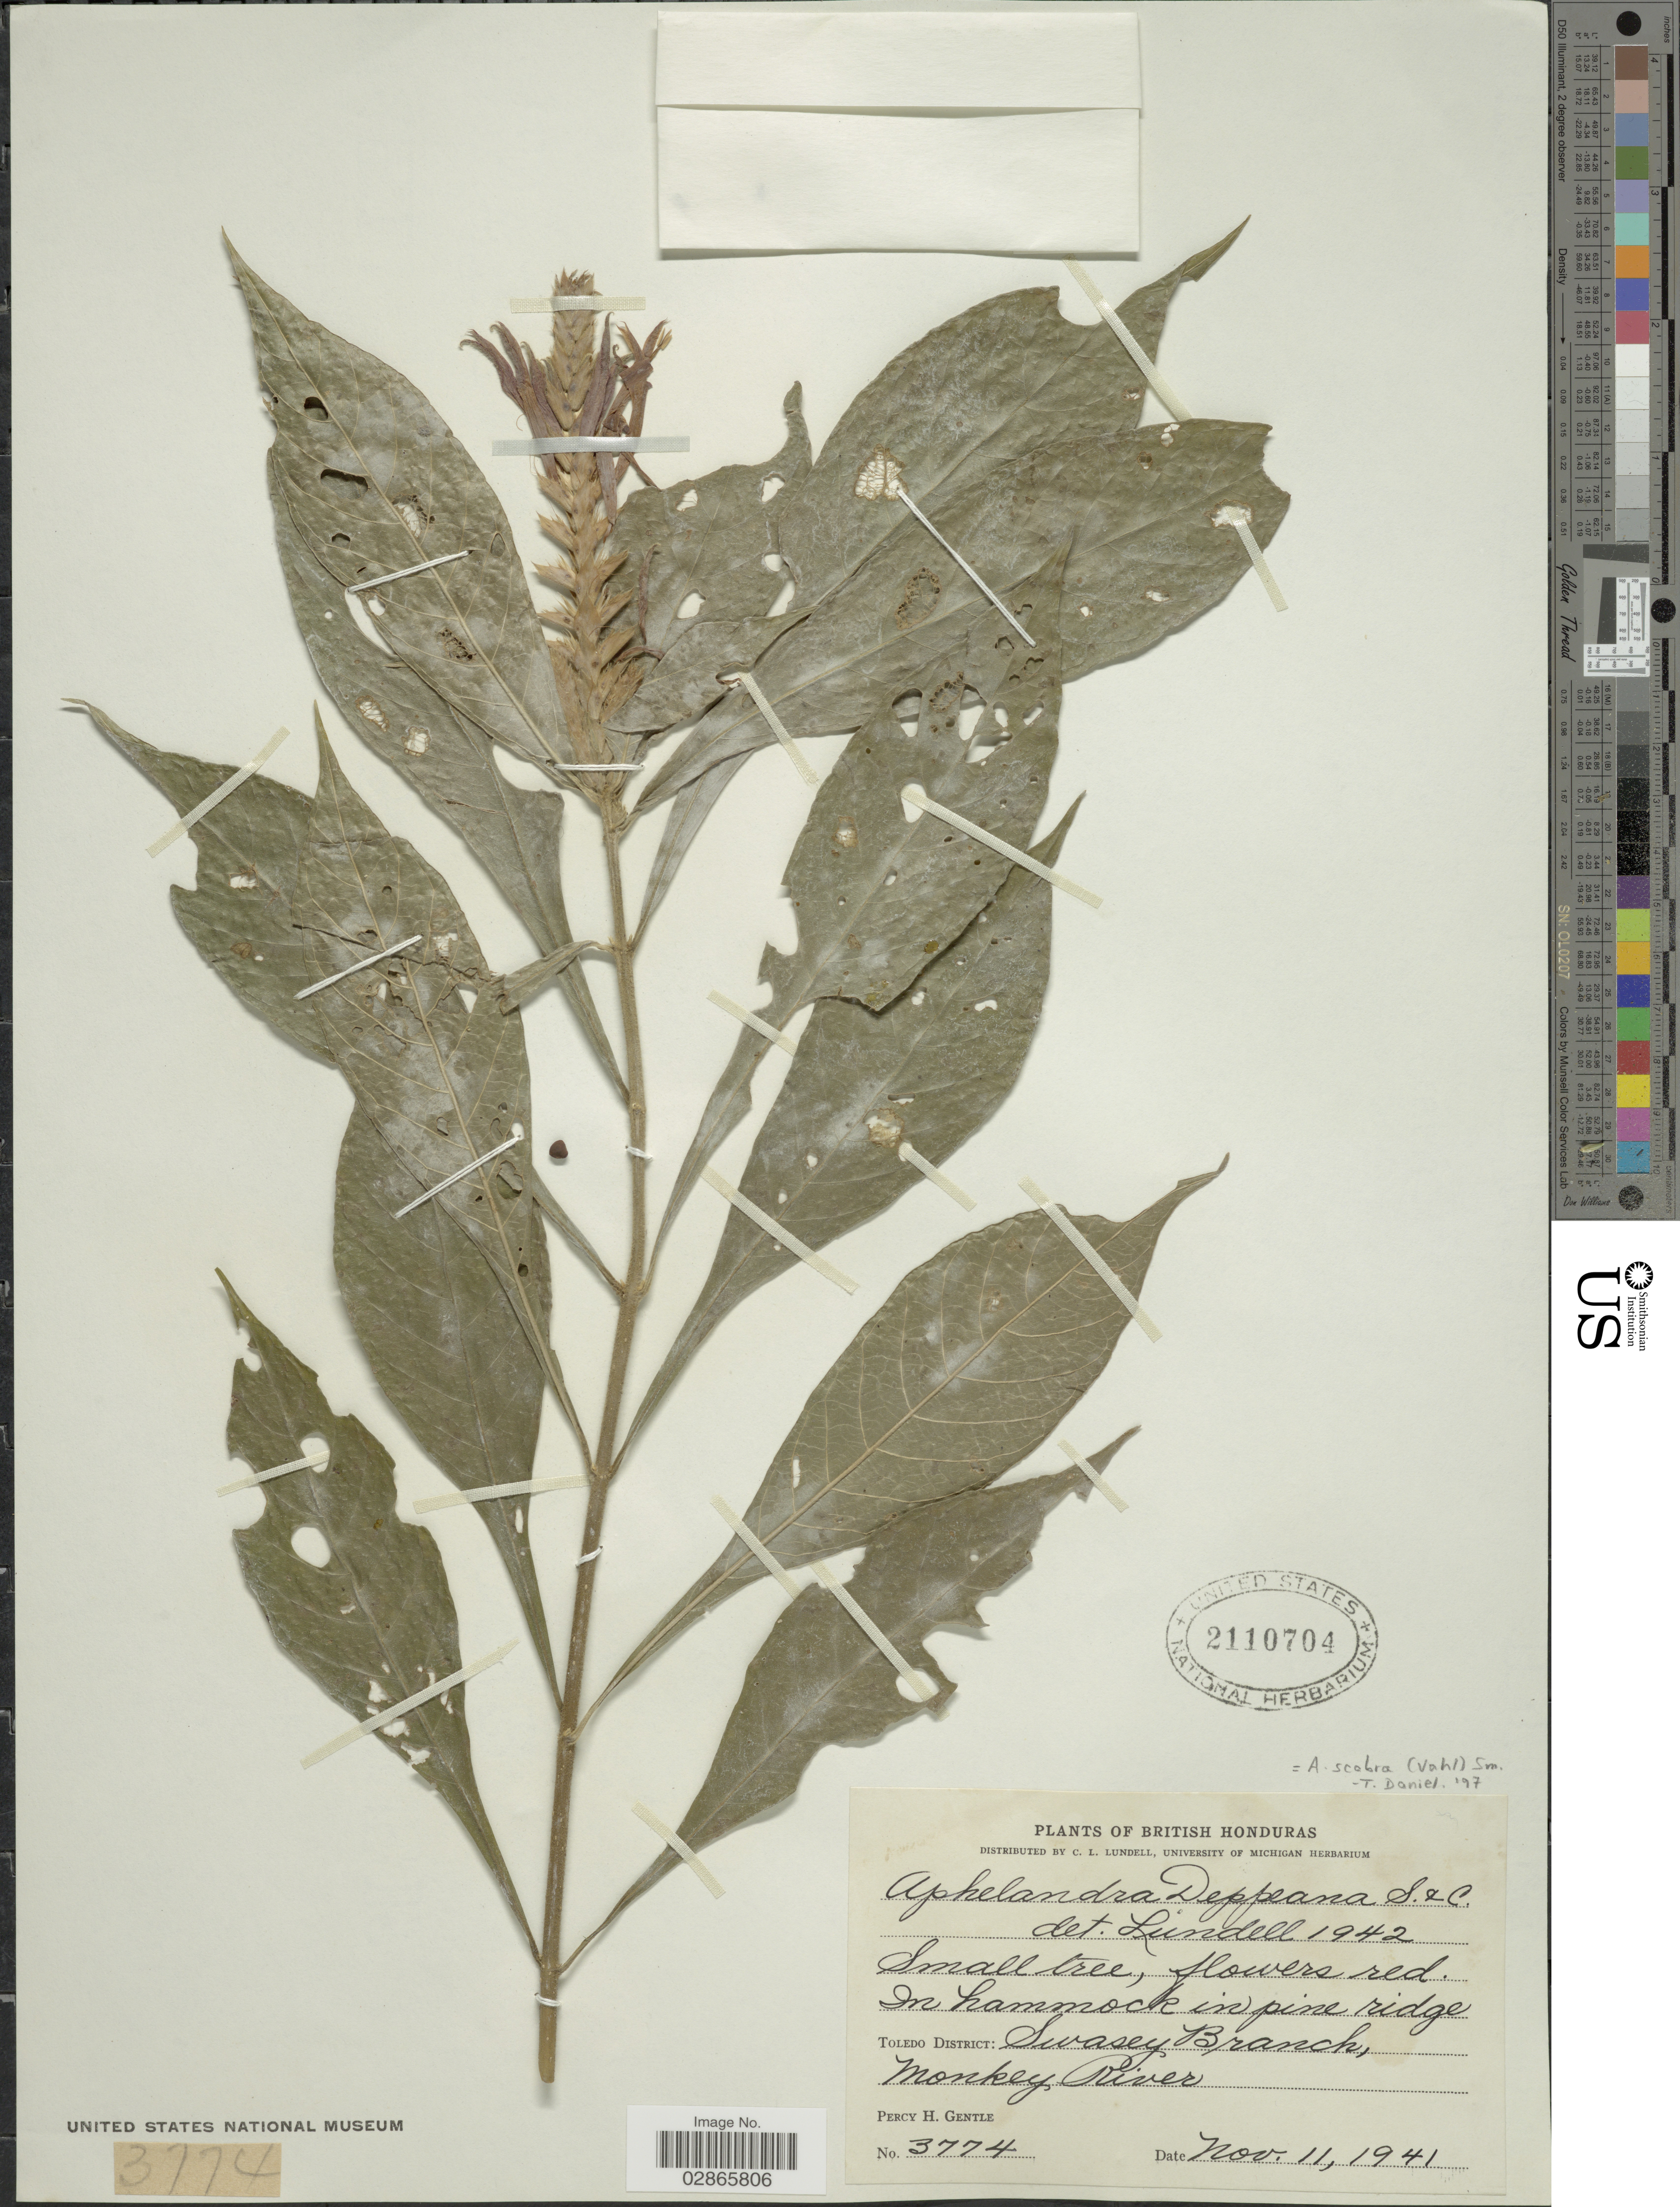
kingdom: Plantae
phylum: Tracheophyta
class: Magnoliopsida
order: Lamiales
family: Acanthaceae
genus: Aphelandra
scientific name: Aphelandra deppeana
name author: Schltdl. & Cham.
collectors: P. H. Gentle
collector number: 3774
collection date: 1941-11-11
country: Belize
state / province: Toledo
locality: Toledo District. British Honduras. Swasey Branch, Monkey River.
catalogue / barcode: US 2110704